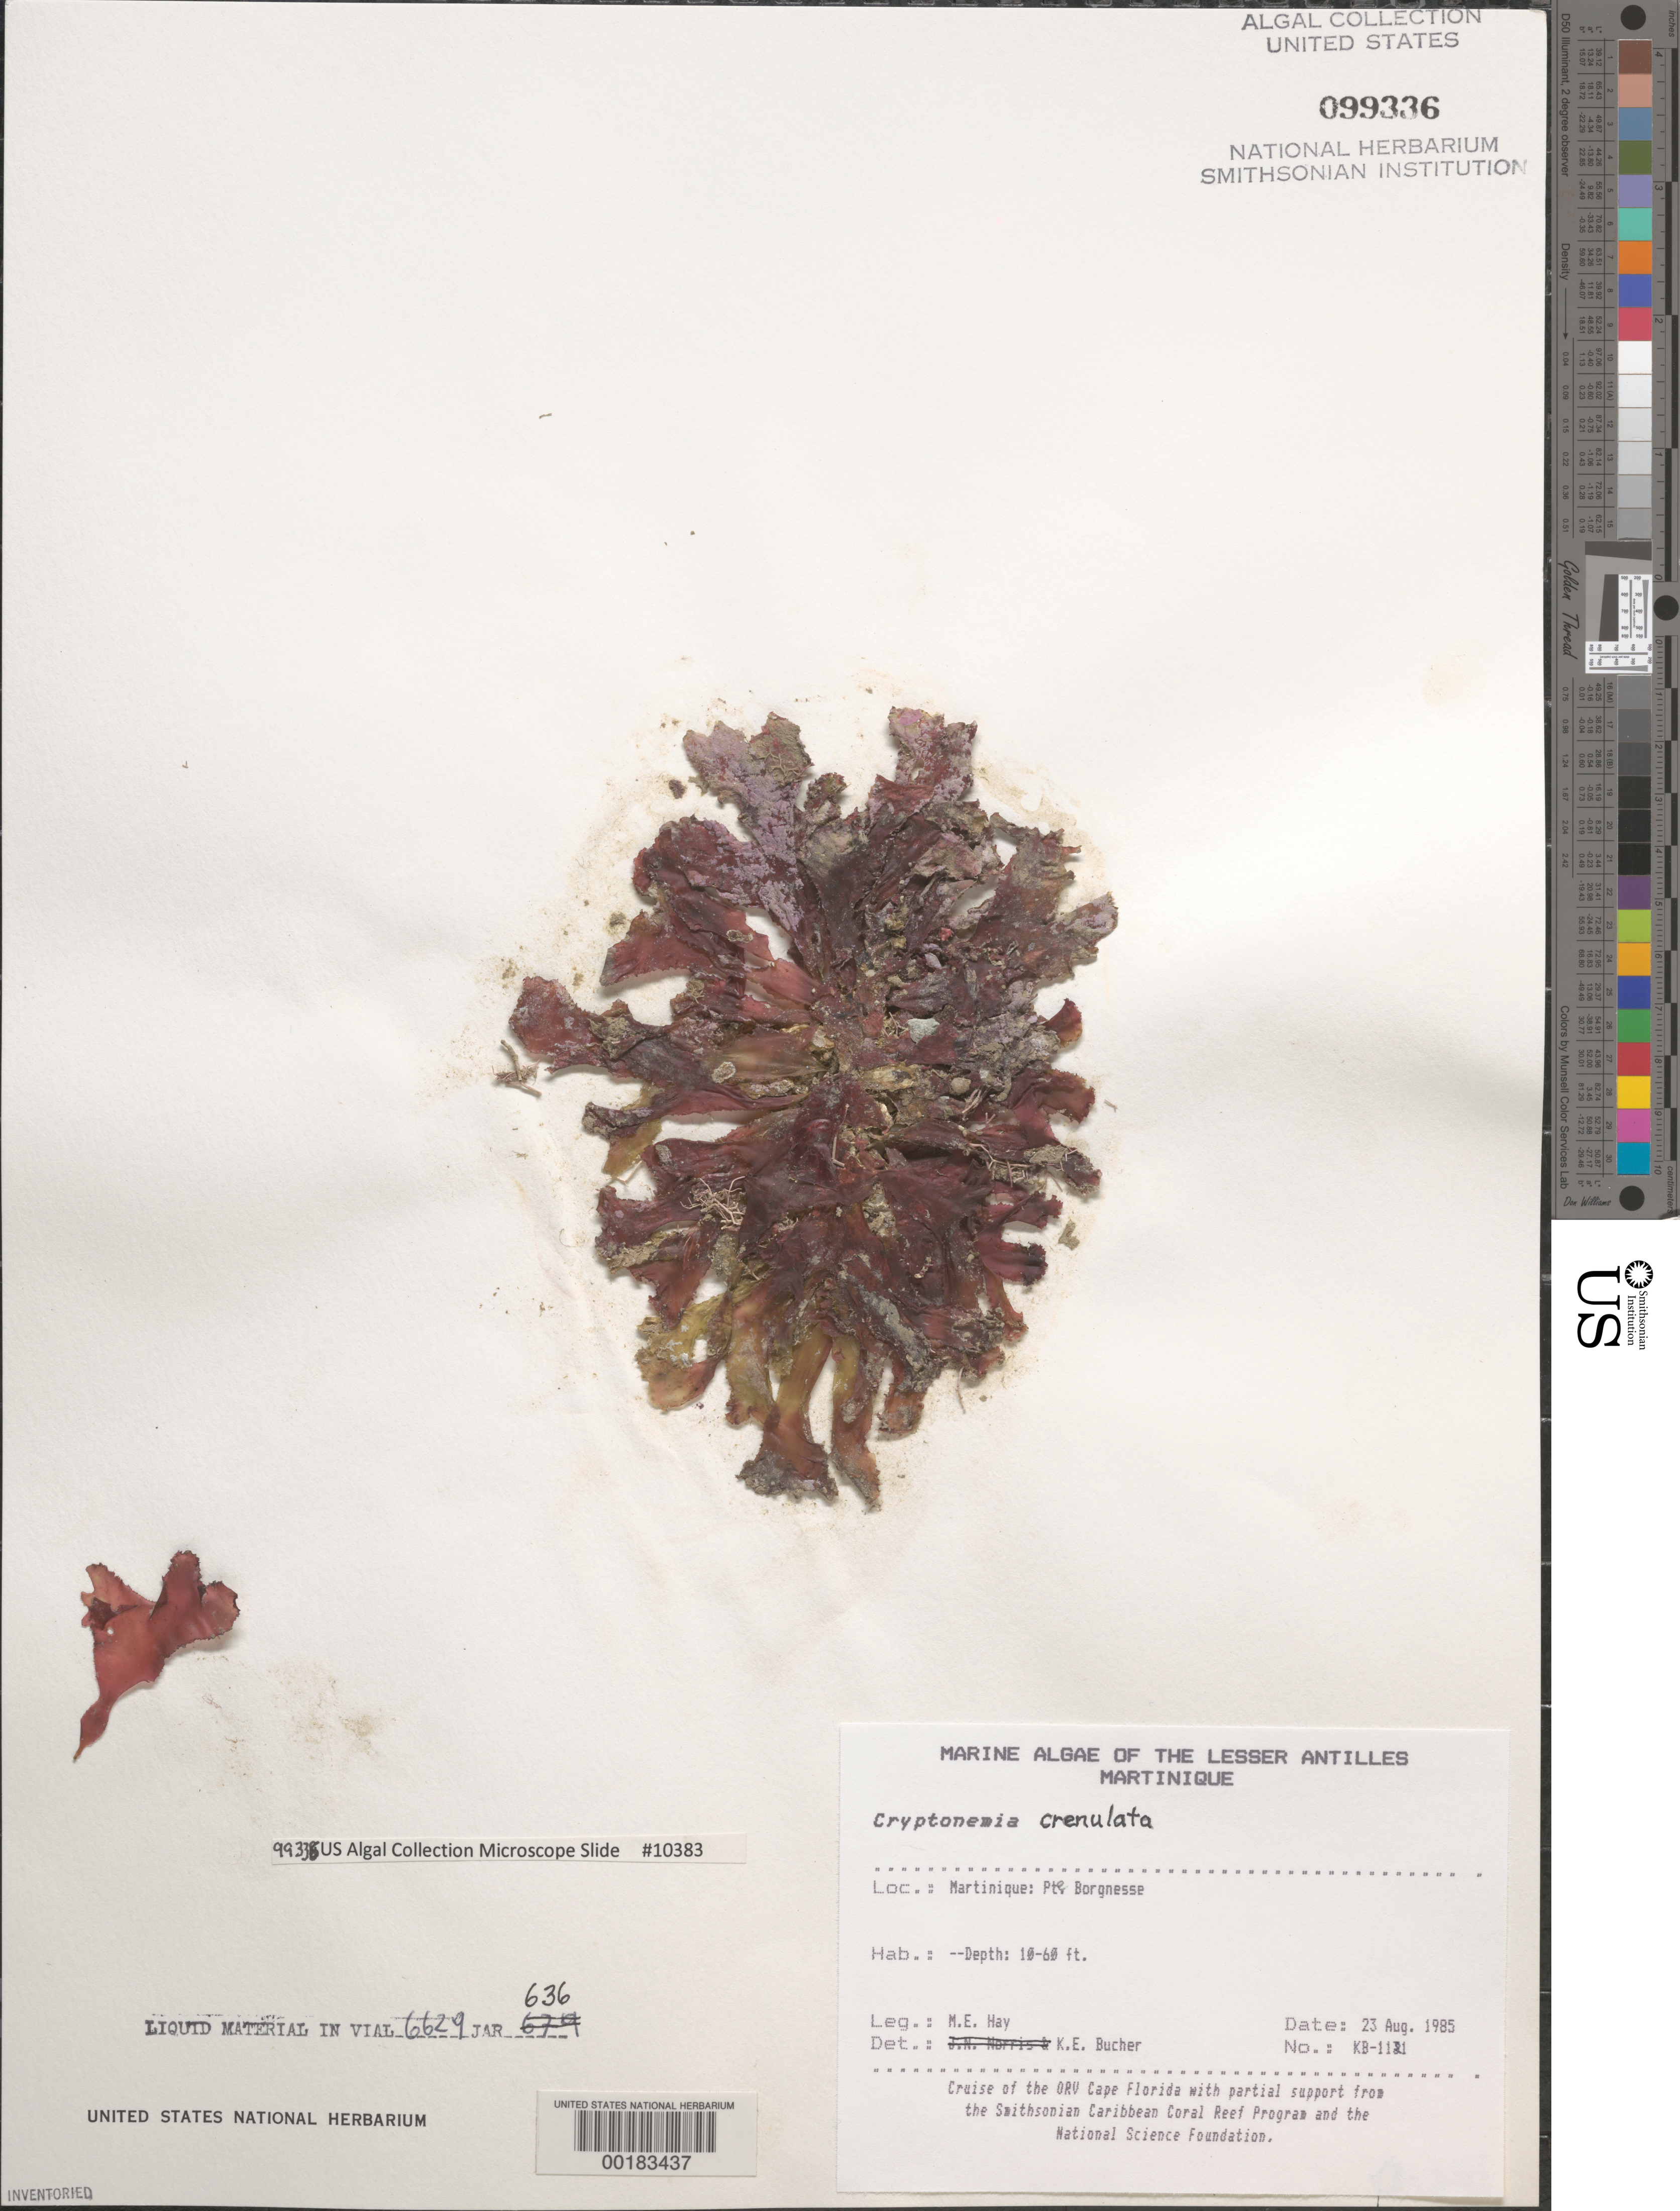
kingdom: Plantae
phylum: Rhodophyta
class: Florideophyceae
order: Halymeniales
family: Halymeniaceae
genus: Cryptonemia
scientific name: Cryptonemia crenulata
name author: (J. Agardh) J. Agardh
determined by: Bucher, Katina E.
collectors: M. E. Hay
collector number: KB-1121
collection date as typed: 23 Aug 1985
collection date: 1985-08-23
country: Martinique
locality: Pointe Borgnesse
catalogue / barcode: US 99336